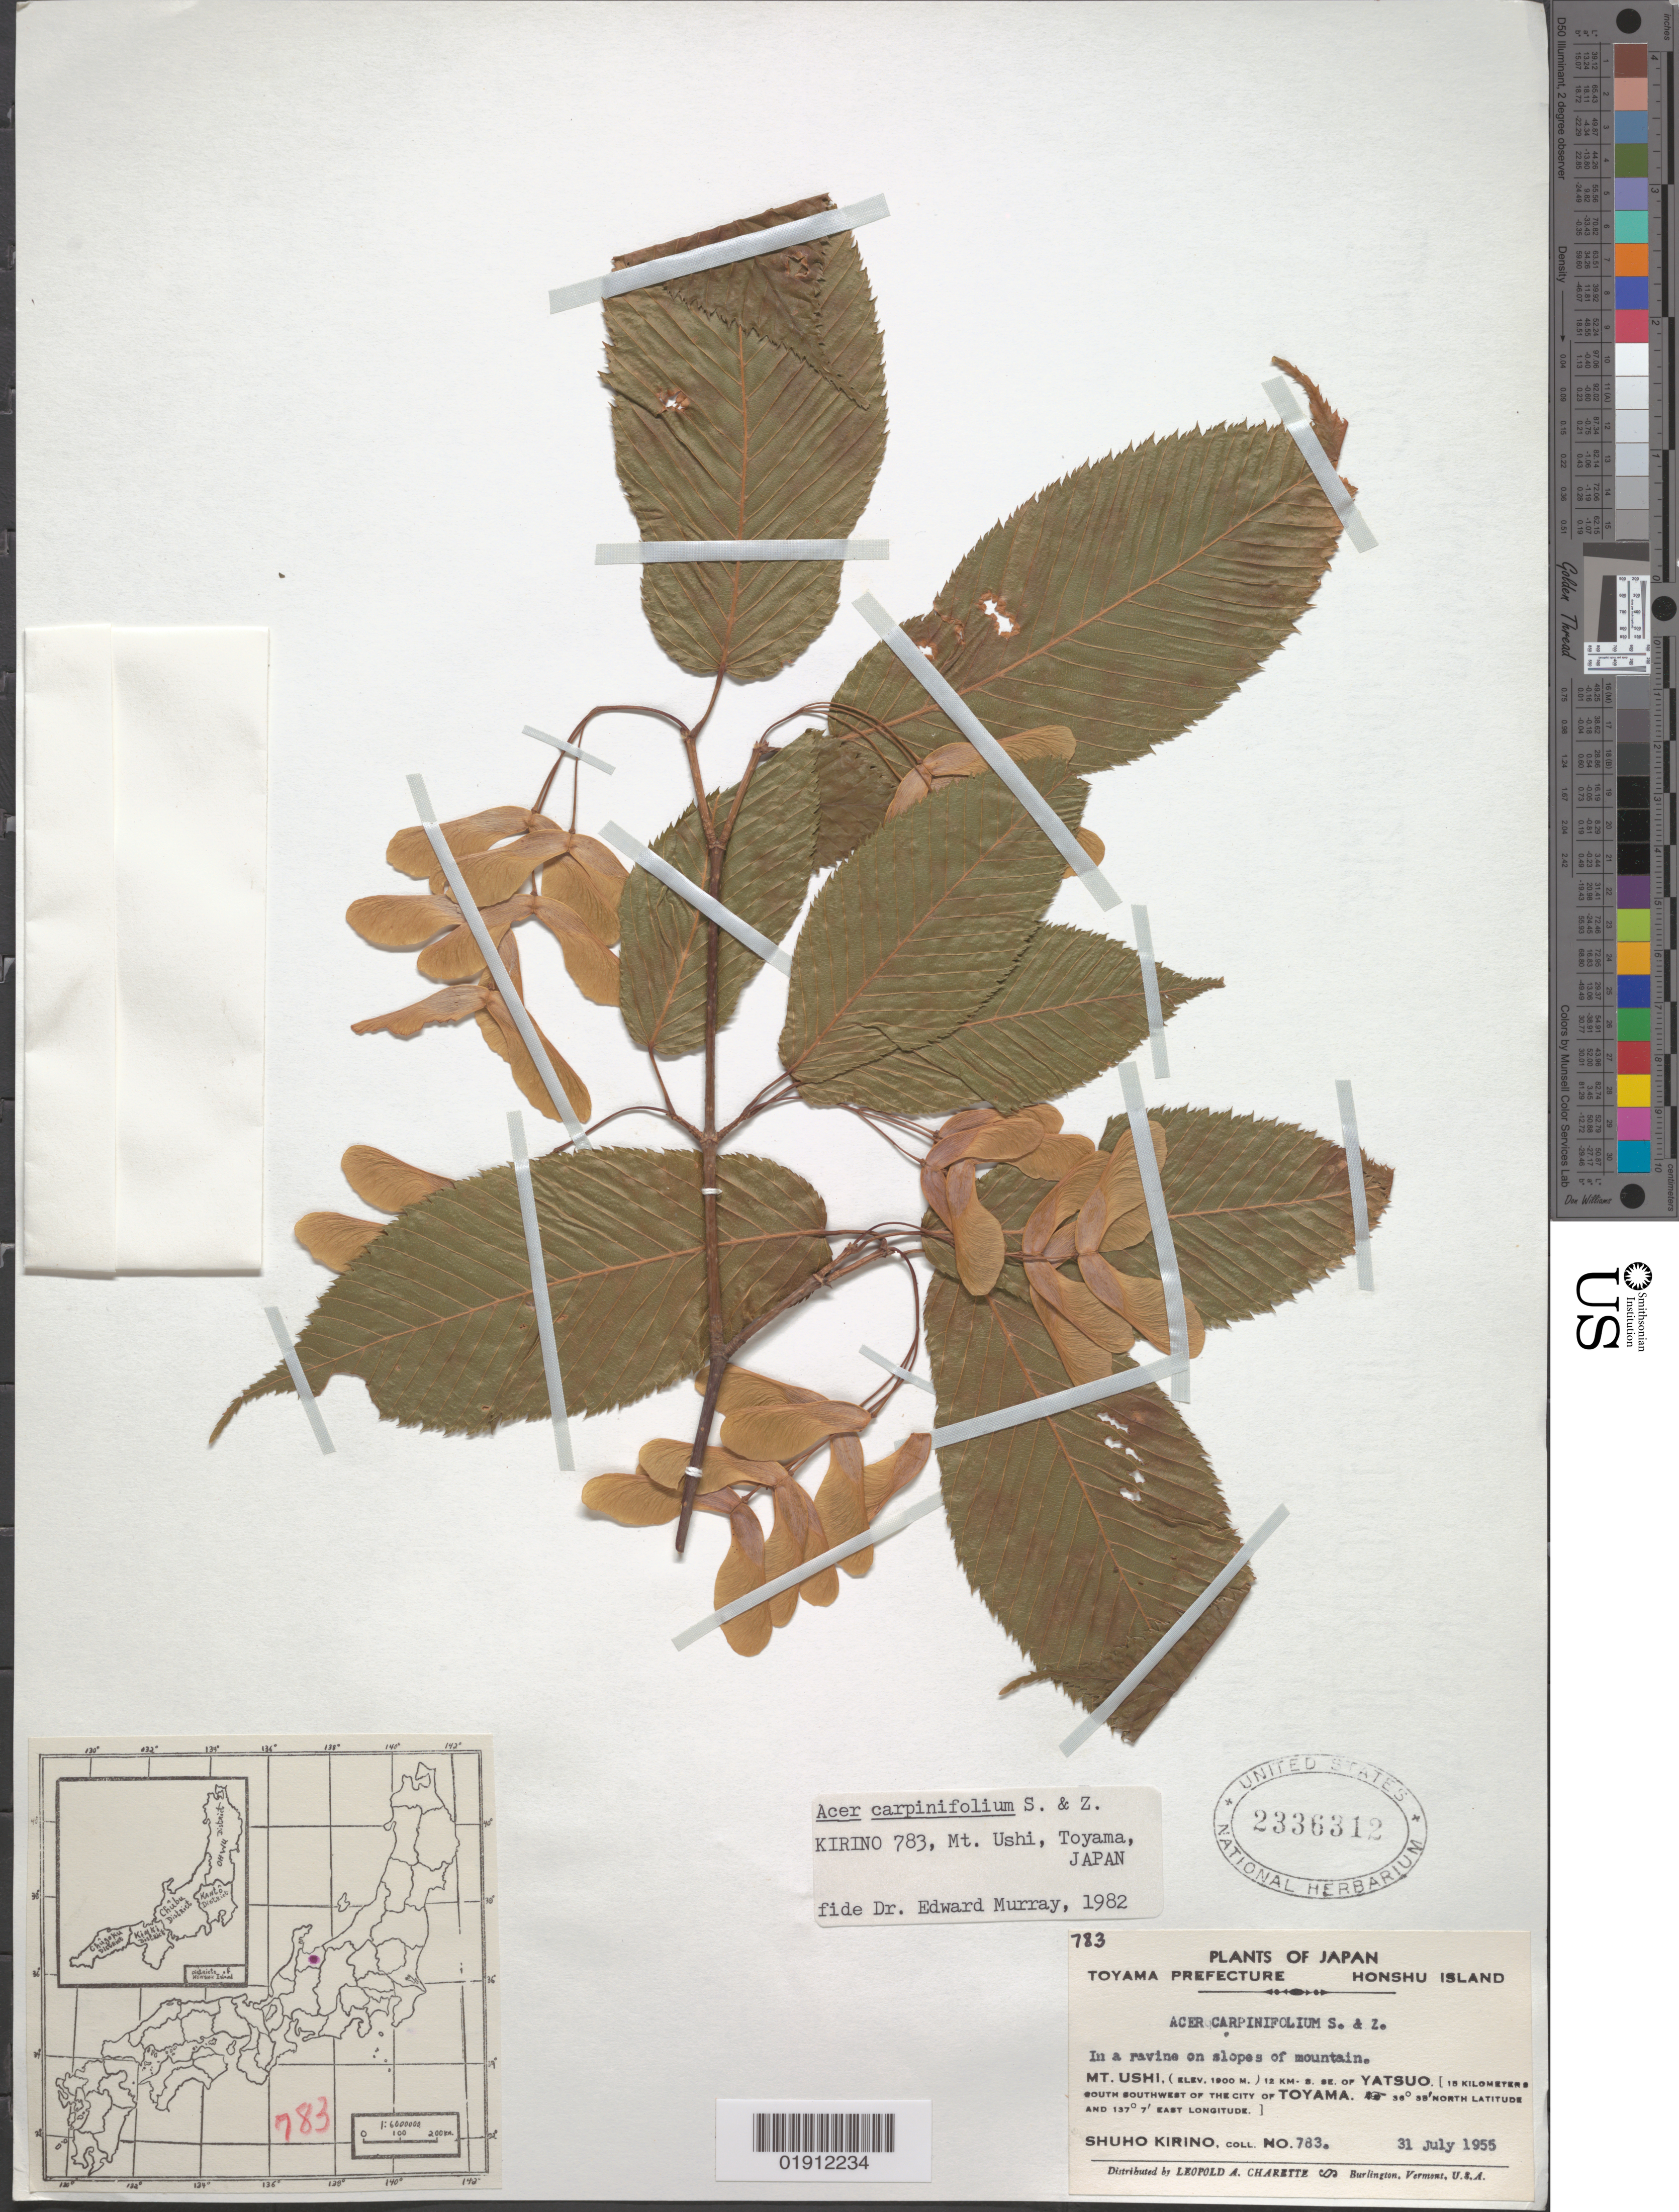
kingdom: Plantae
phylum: Tracheophyta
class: Magnoliopsida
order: Sapindales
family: Sapindaceae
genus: Acer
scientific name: Acer carpinifolium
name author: Siebold & Zucc.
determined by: Murray, Edward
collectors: S. Kirino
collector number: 783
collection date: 1955-07-31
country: Japan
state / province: Toyama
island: Honshu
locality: Mt. Ushi, 12 km SSE of Yatsuo (15 km SSW of the city of Toyama)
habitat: In a ravine on slopes of mountain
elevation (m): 1900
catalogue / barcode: US 2336312